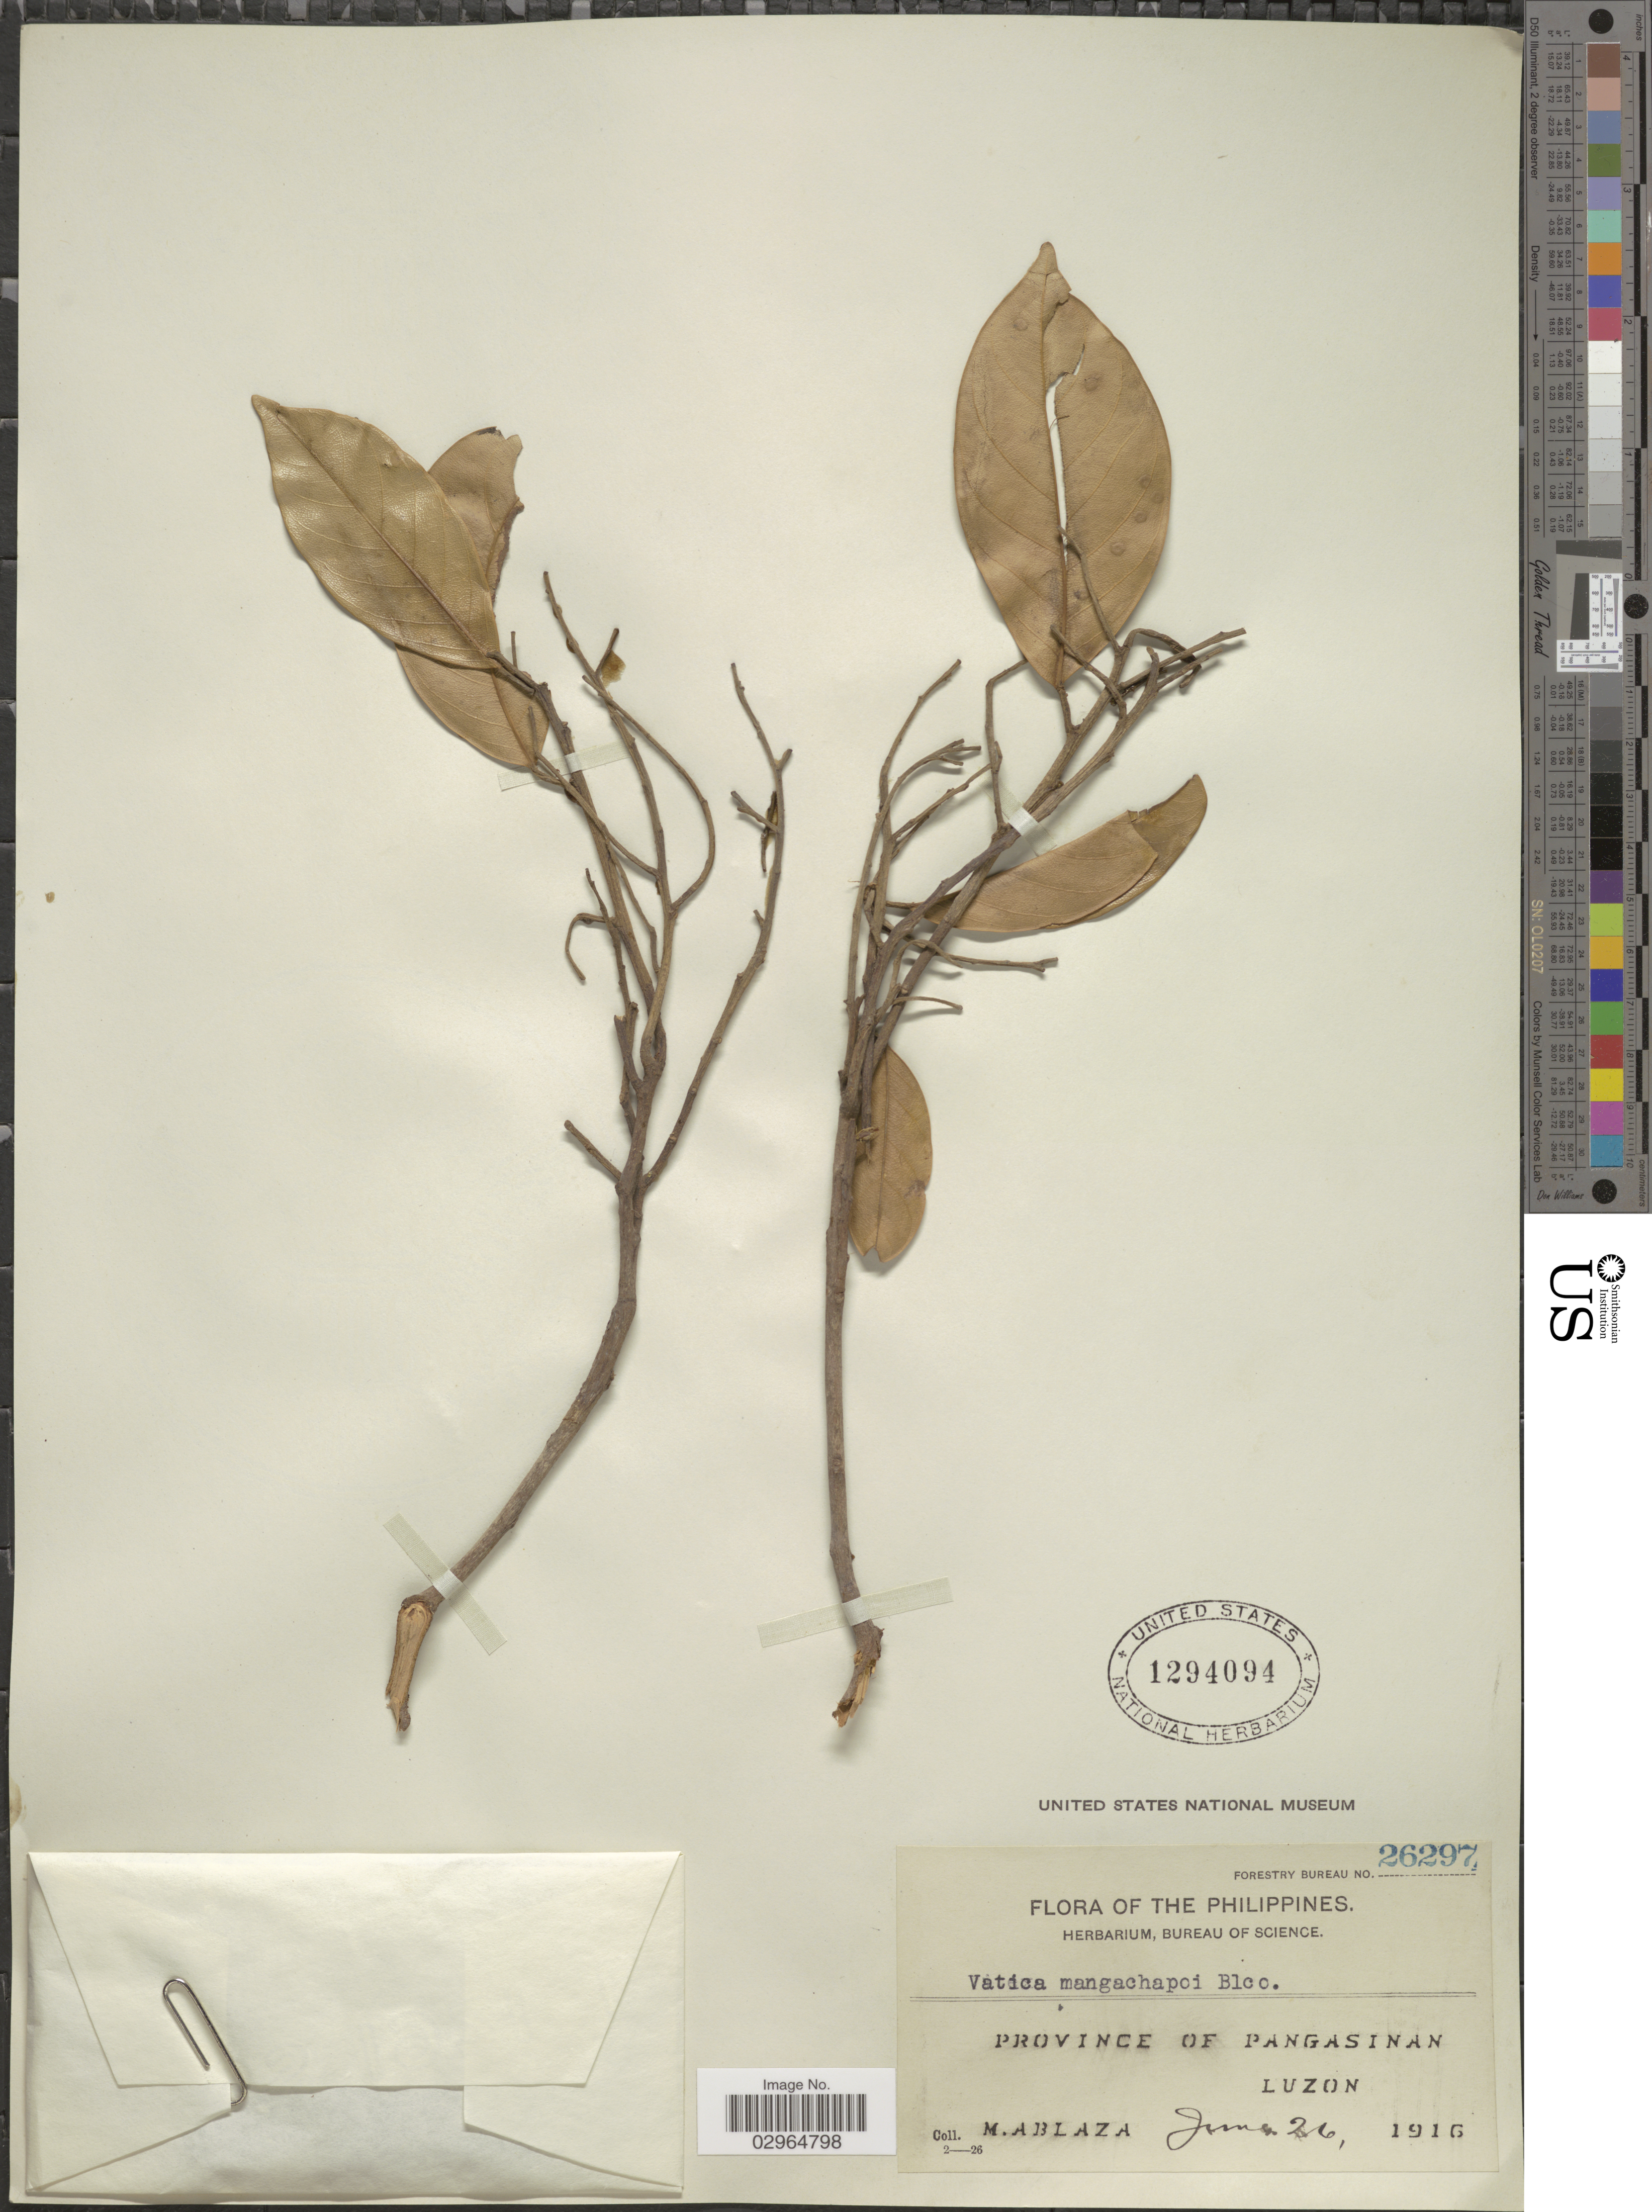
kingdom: Plantae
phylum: Tracheophyta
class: Magnoliopsida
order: Malvales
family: Dipterocarpaceae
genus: Vatica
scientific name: Vatica mangachapoi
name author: Blanco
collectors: M. Ablaza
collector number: Forestry Bureau 26297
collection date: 1916-06-26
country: Philippines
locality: Province of Pangasinan. Luzon.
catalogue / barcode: US 1294094